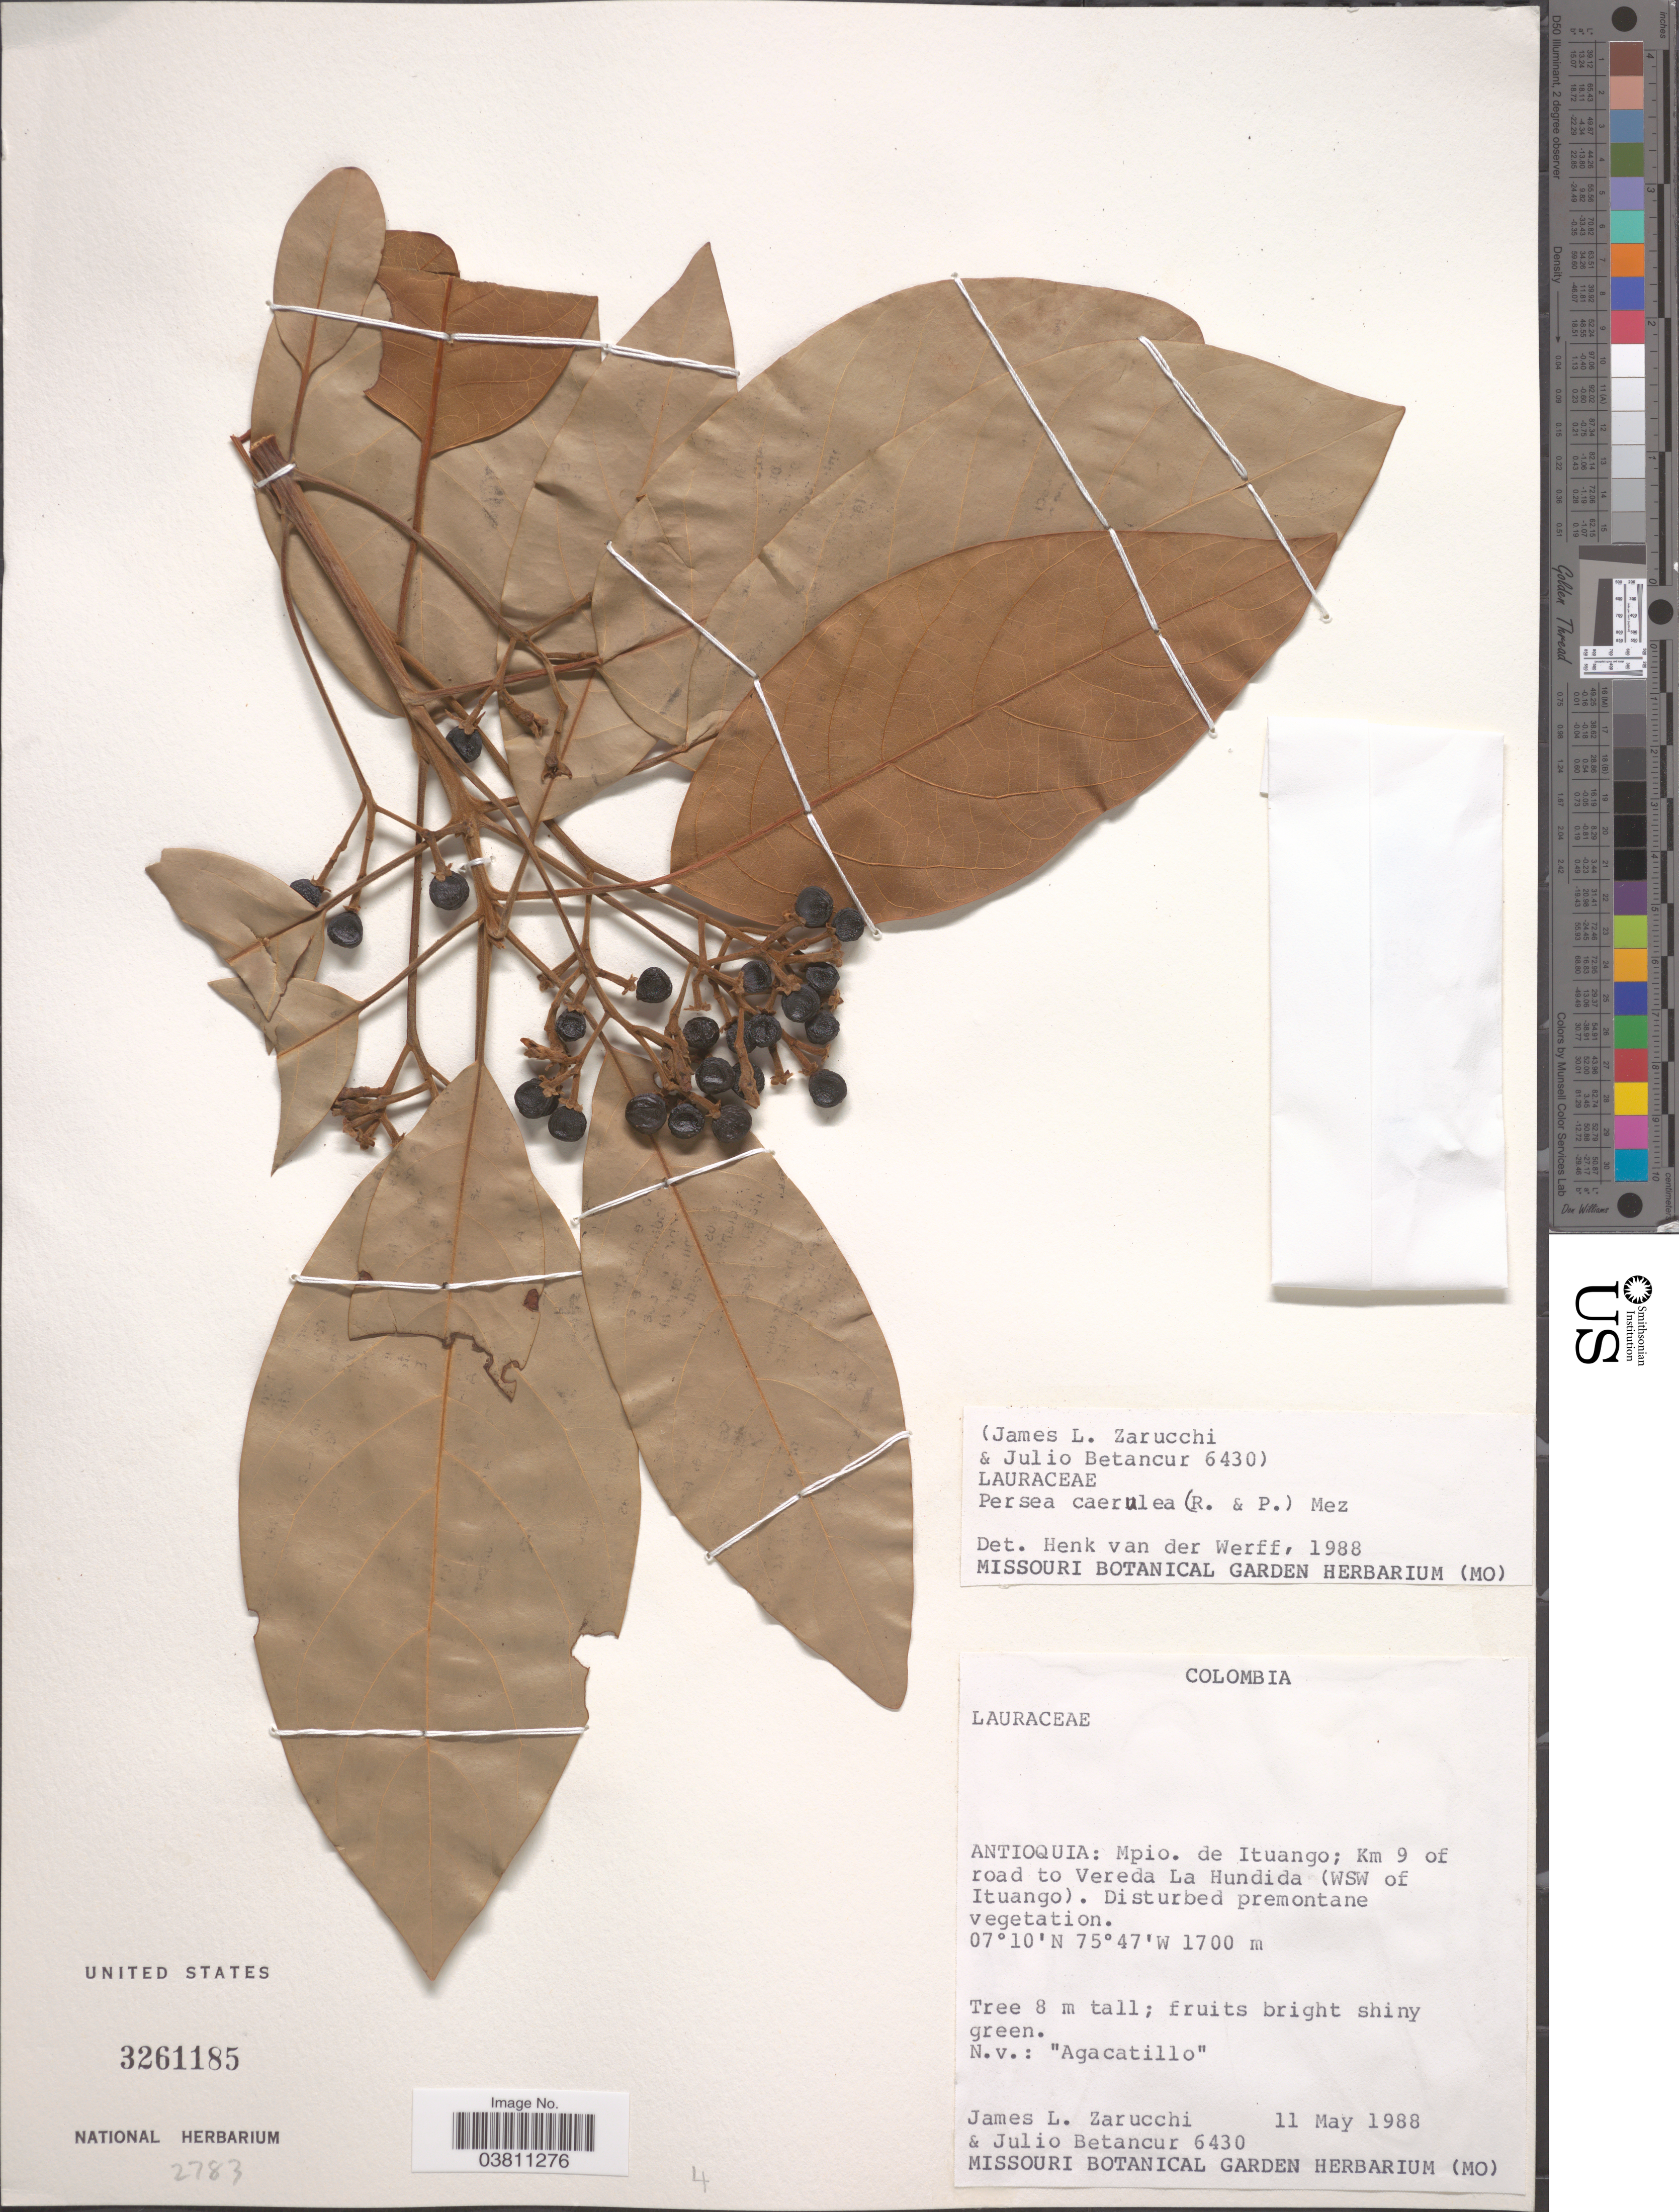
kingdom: Plantae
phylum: Tracheophyta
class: Magnoliopsida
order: Laurales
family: Lauraceae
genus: Persea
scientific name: Persea caerulea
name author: (Ruiz & Pav.) Mez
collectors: J. L. Zarucchi & J. Betancur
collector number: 6430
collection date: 1988-05-11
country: Colombia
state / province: Antioquia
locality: Mpio. de Ituango; Km 9 of road to Vereda La Hundida (WSW of Ituango).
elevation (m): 1700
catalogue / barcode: US 3261185